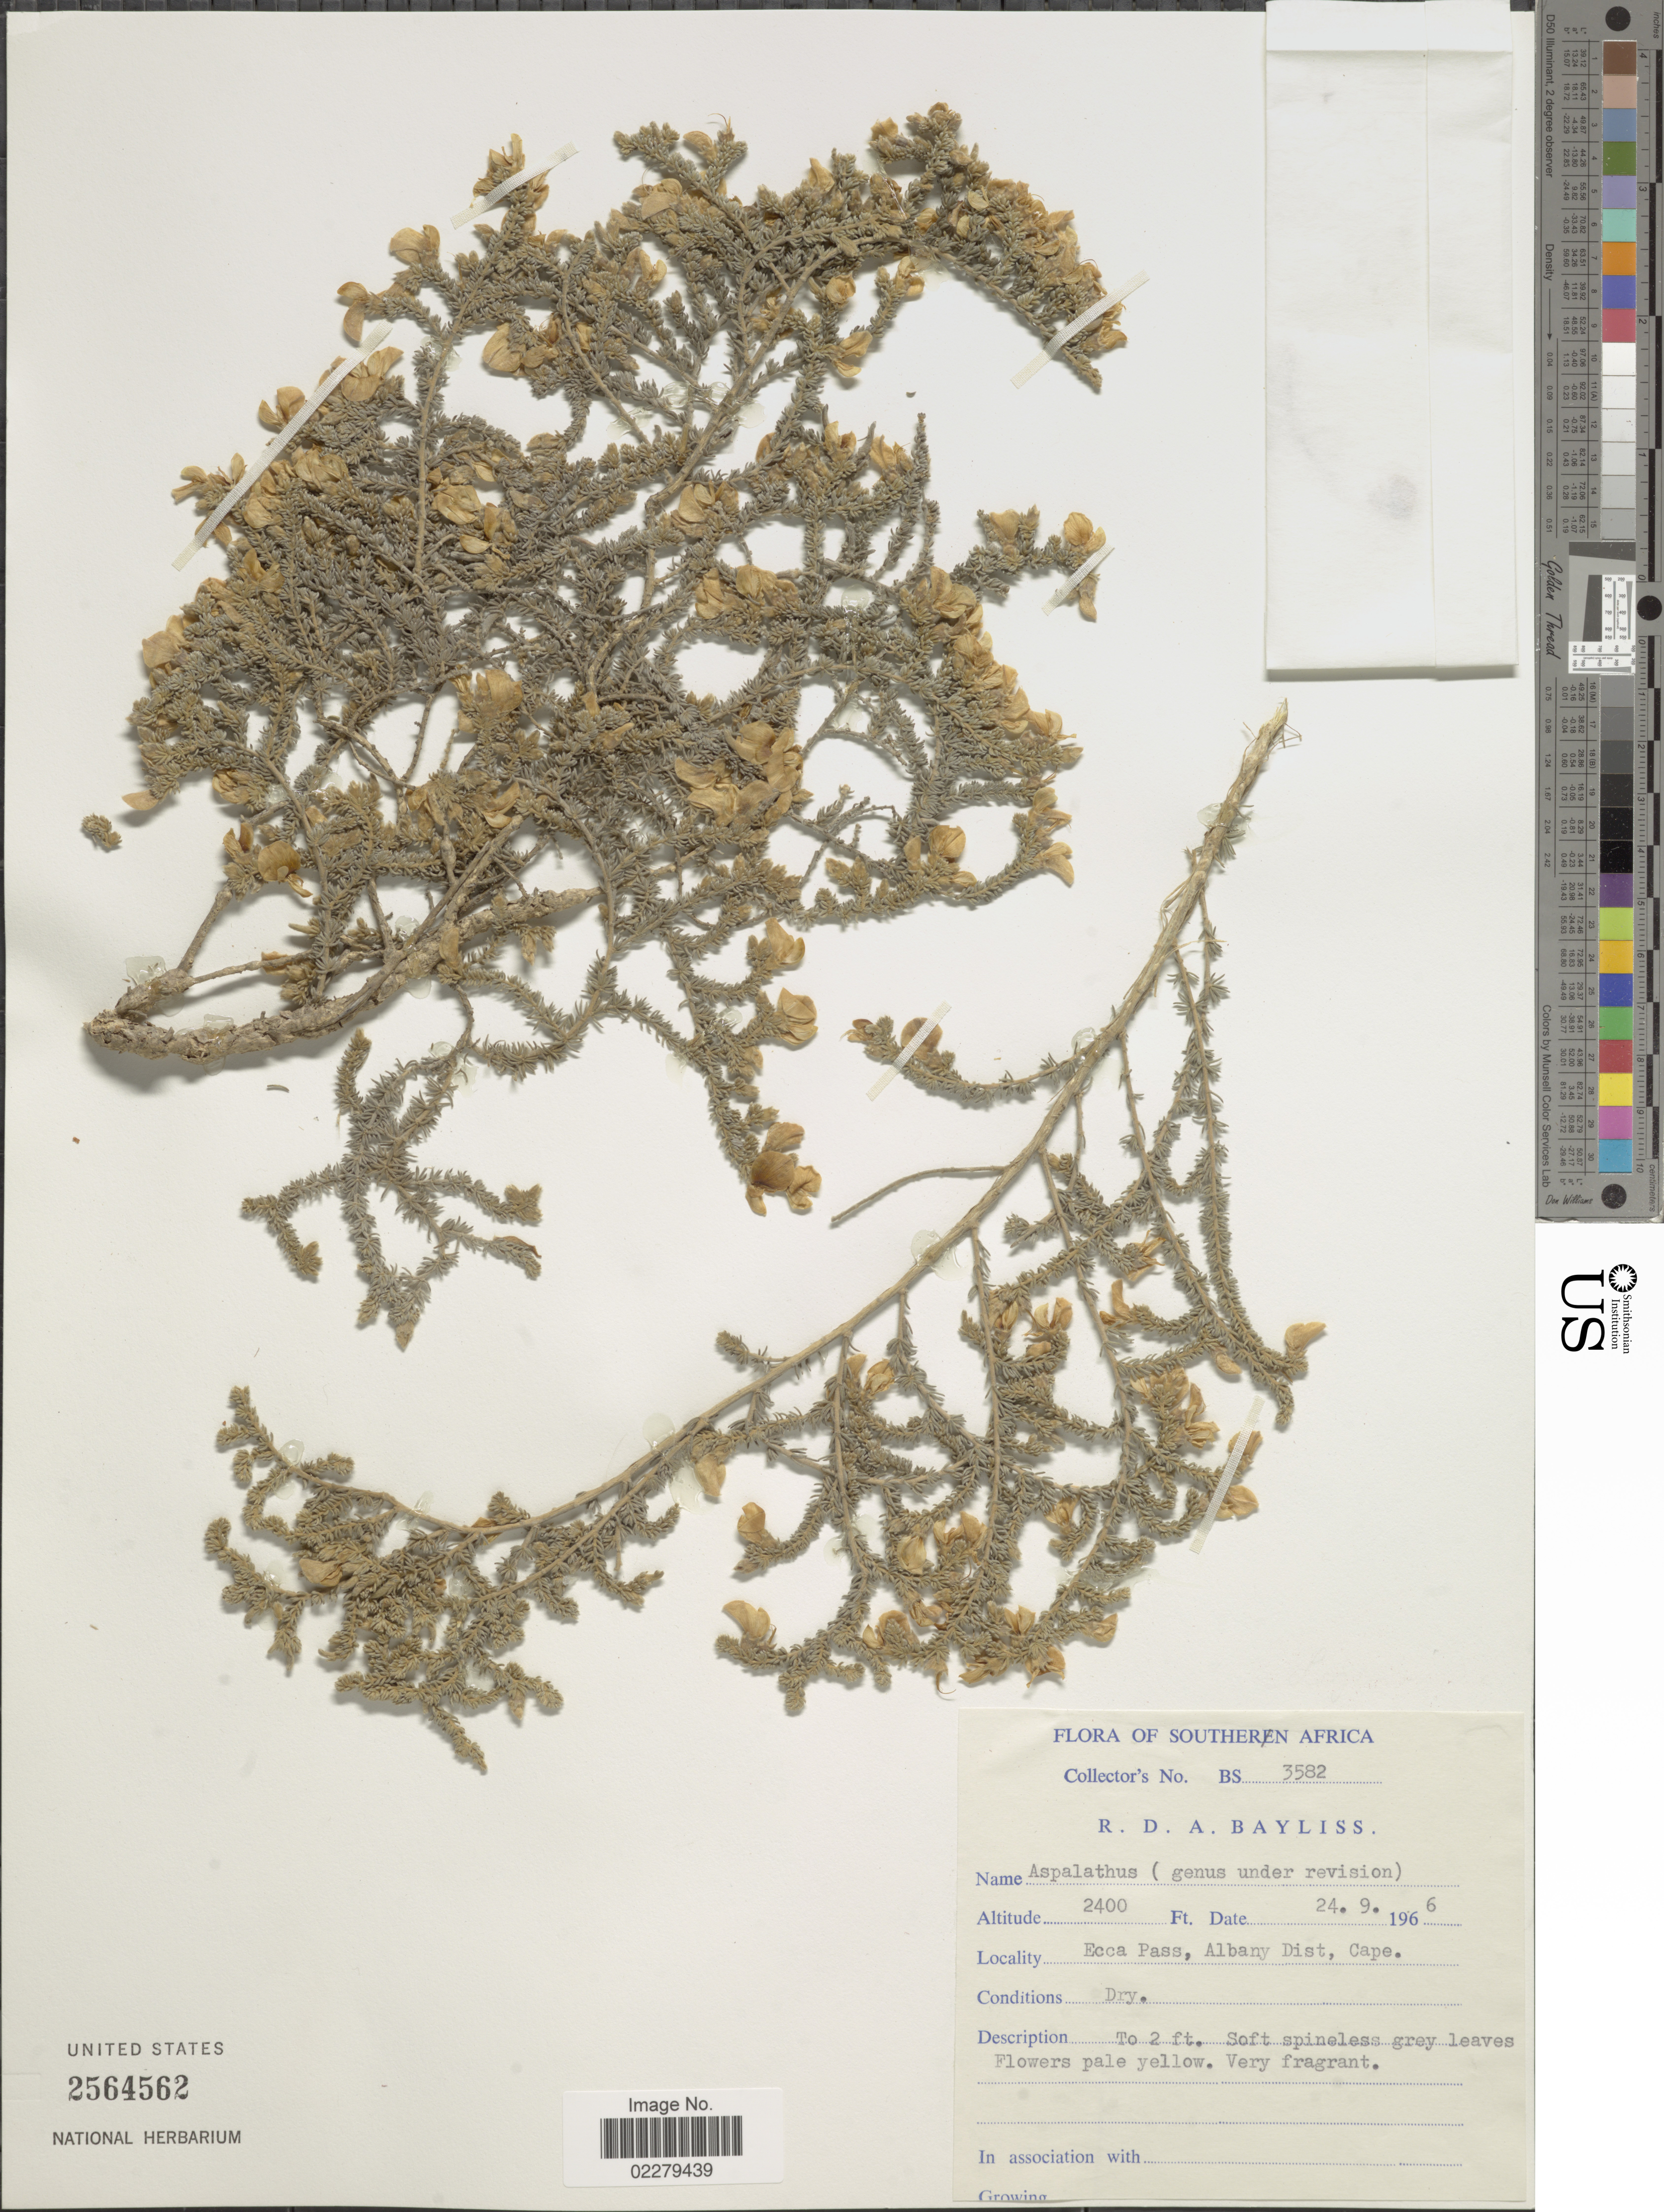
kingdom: Plantae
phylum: Tracheophyta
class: Magnoliopsida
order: Fabales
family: Fabaceae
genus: Aspalathus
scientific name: Aspalathus sp.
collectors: R. Bayliss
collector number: BS3582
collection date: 1966-09-24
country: South Africa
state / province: Eastern Cape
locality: Southern Africa. Ecca Pass, Albany Dist, Cape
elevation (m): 732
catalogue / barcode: US 2564562